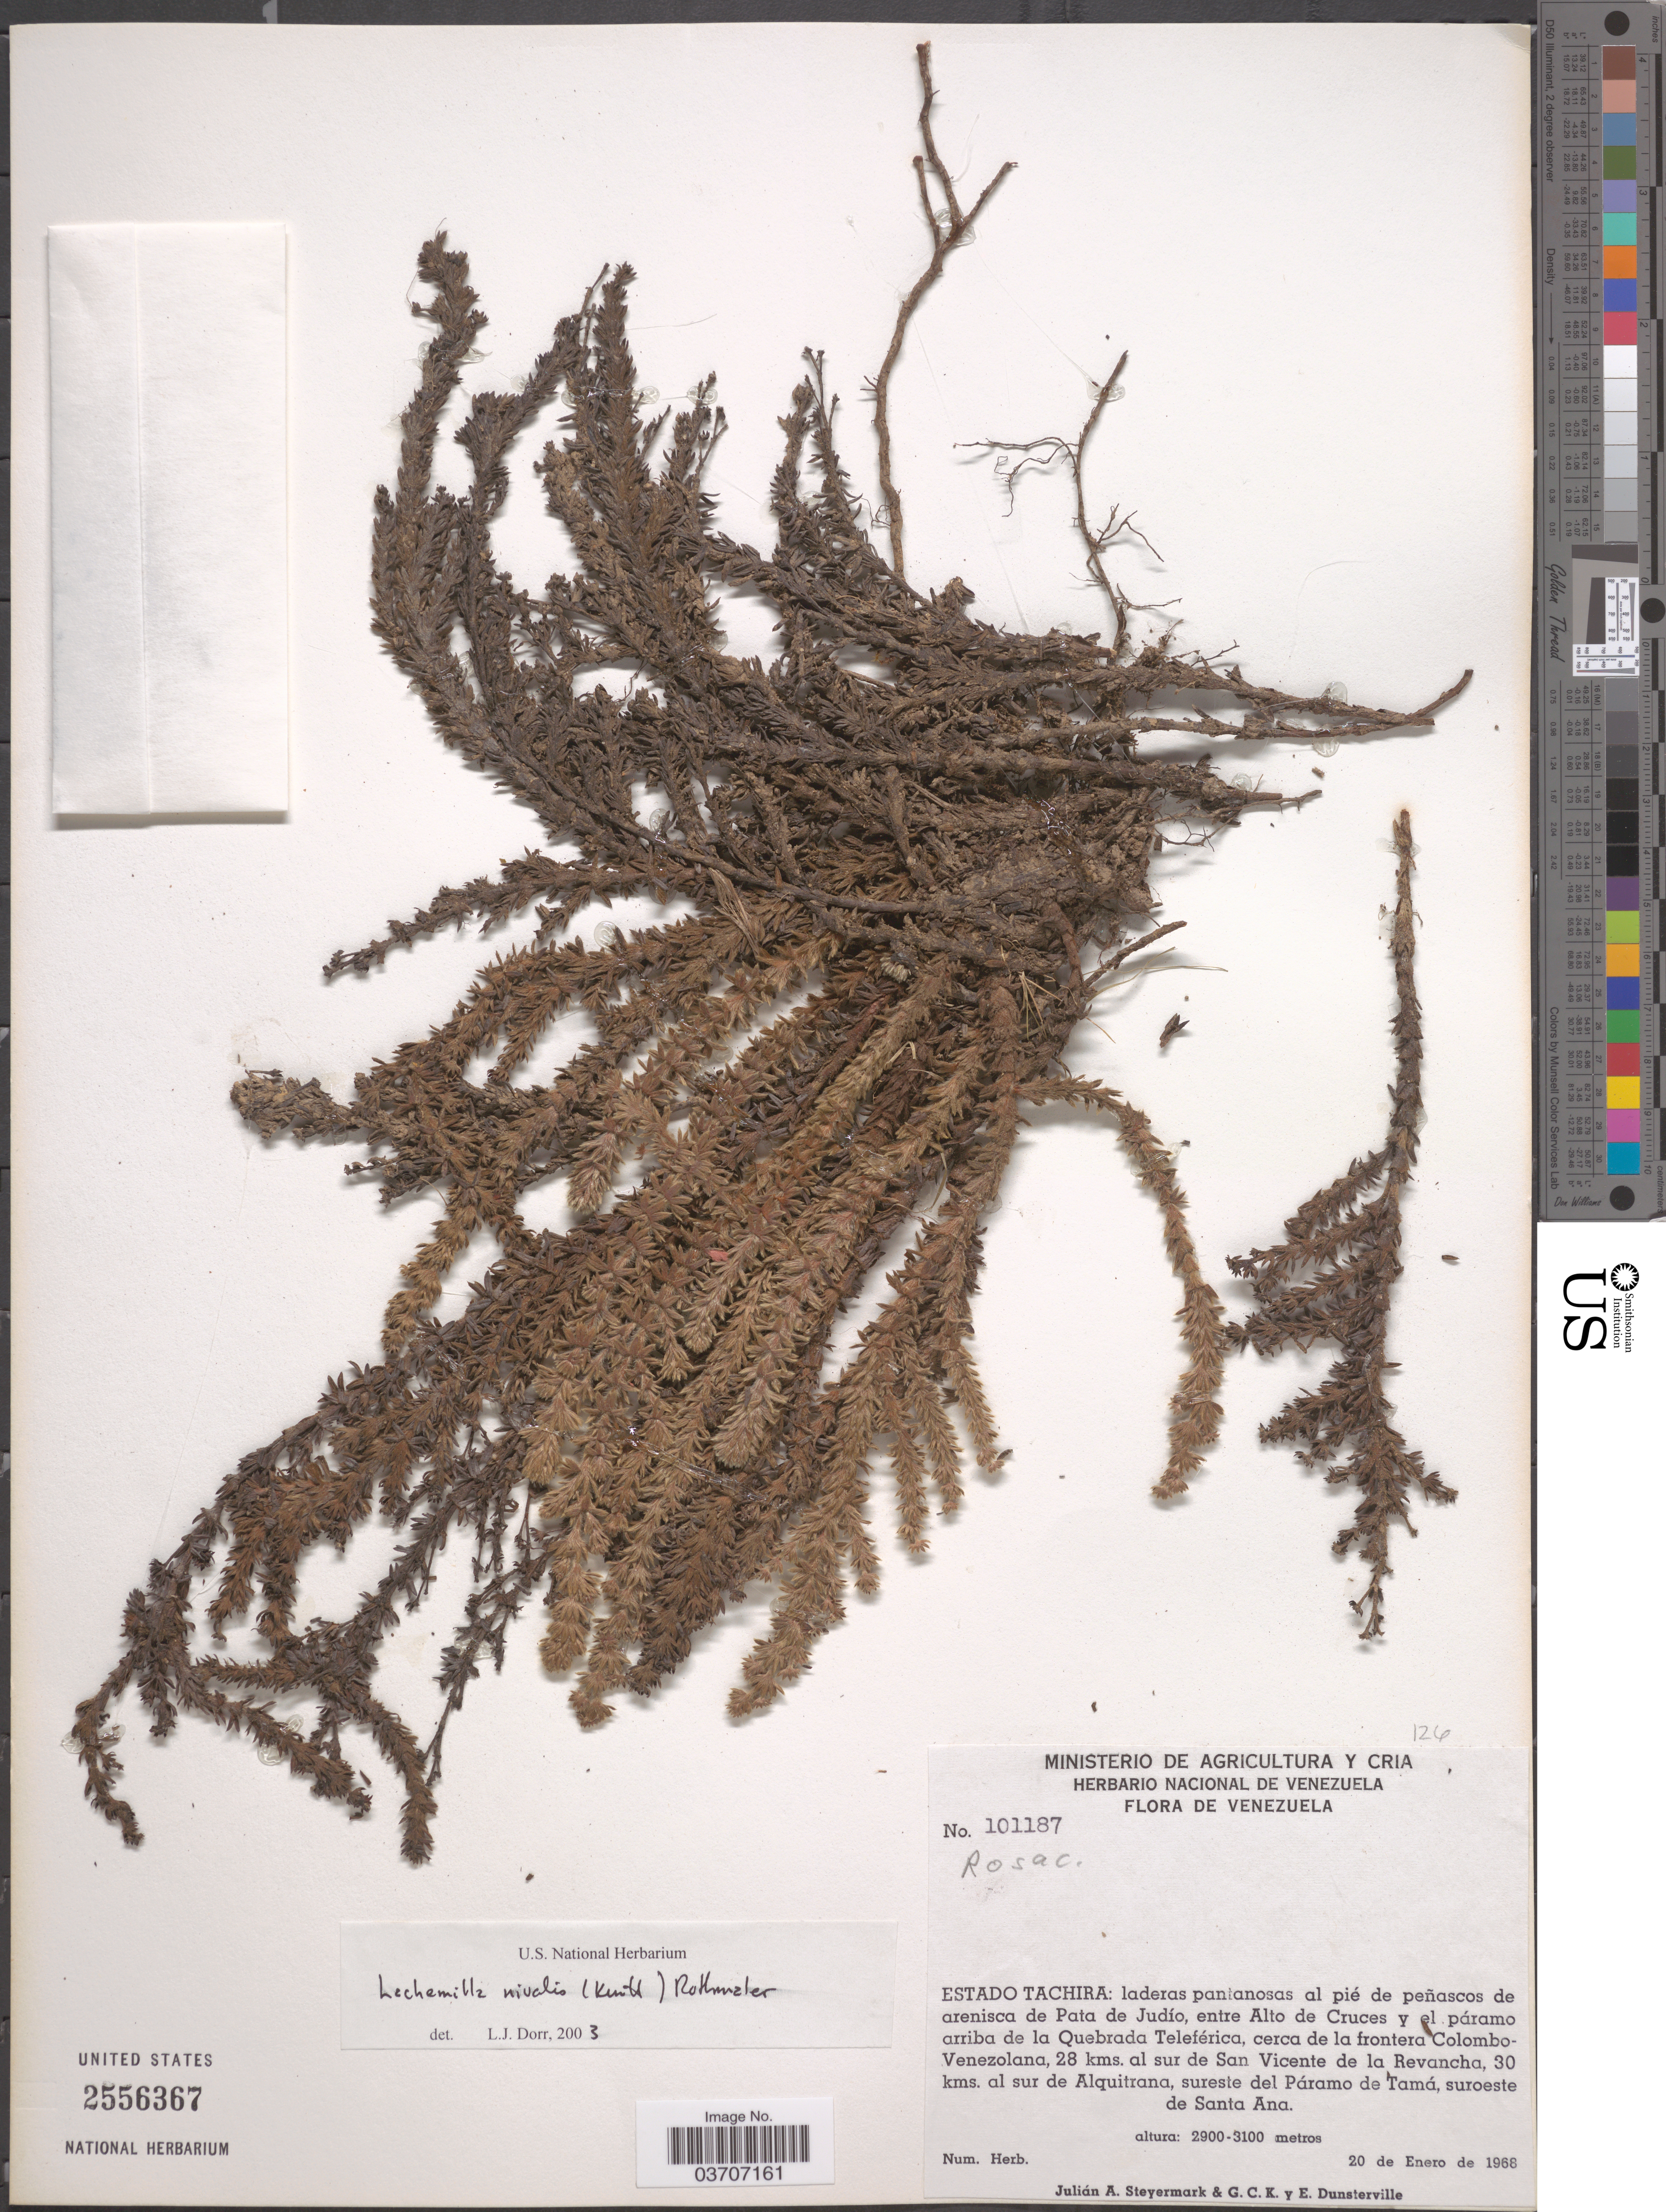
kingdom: Plantae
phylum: Tracheophyta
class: Magnoliopsida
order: Rosales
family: Rosaceae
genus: Alchemilla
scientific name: Alchemilla nivalis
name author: Kunth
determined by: Dorr, L. J., (BOT), Smithsonian Institution - National Museum of Natural History (UNITED STATES)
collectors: J. Steyermark, G. C. K. Dunsterville & E. Dunsterville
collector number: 101187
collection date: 1968-01-20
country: Venezuela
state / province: Tachira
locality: Laderas panianosas al pié de peñascos de arenisca de Pata de Judío, entre Alto de Cruces y el páramo arriba de la Quebrada Teleférica, cerca de la frontera Colombo-Venezolana, 28 kms. al sur de San Vicente de la Revancha, 30 kms. al sur de Alquitrana, sureste del Páramo de Tamá, suroeste de Santa Ana.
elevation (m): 2900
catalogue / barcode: US 2556367